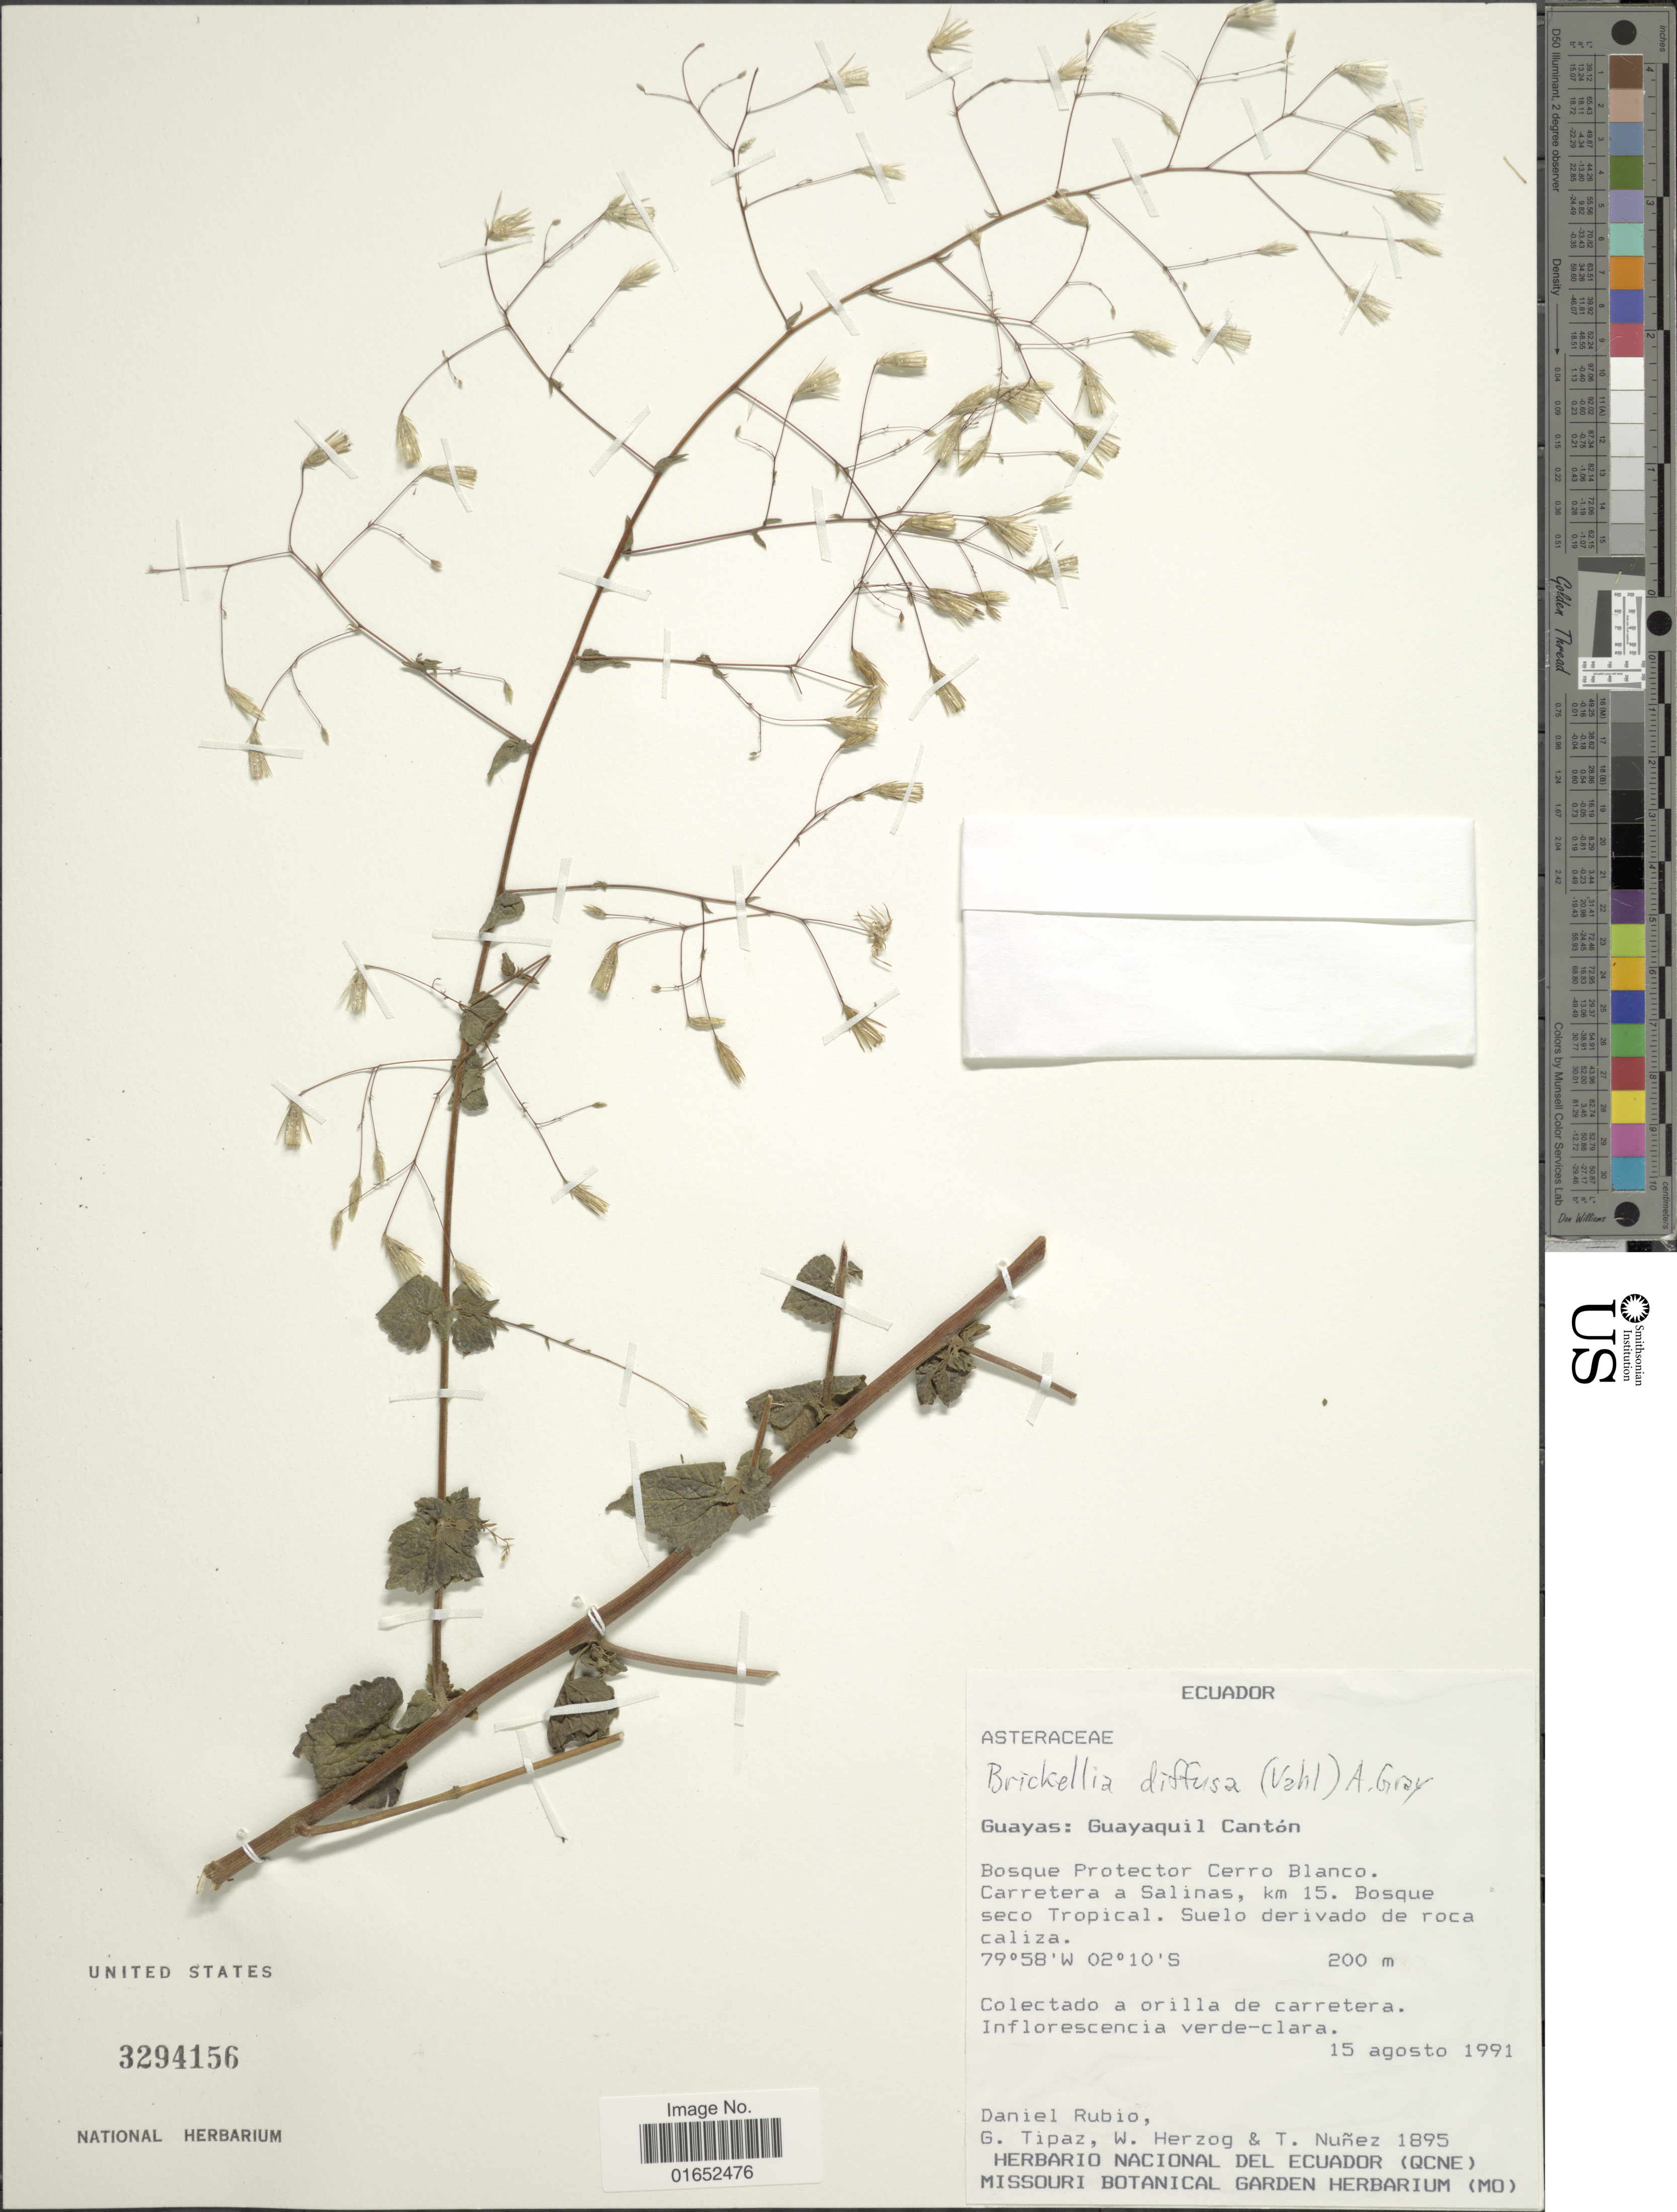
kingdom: Plantae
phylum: Tracheophyta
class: Magnoliopsida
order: Asterales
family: Asteraceae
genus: Brickellia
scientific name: Brickellia diffusa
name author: (Vahl) A. Gray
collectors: D. Rubio, G. Tipaz, W. Herzog & T. Núñez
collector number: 1895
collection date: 1991-08-15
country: Ecuador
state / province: Guayas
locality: Guayaquil Cantón, Bosque Protector Cerro Blanco. Carretera a Salinas, km 15. Bosque seco Tropical. Suelo derivado de roca caliza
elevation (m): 200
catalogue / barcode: US 3294156